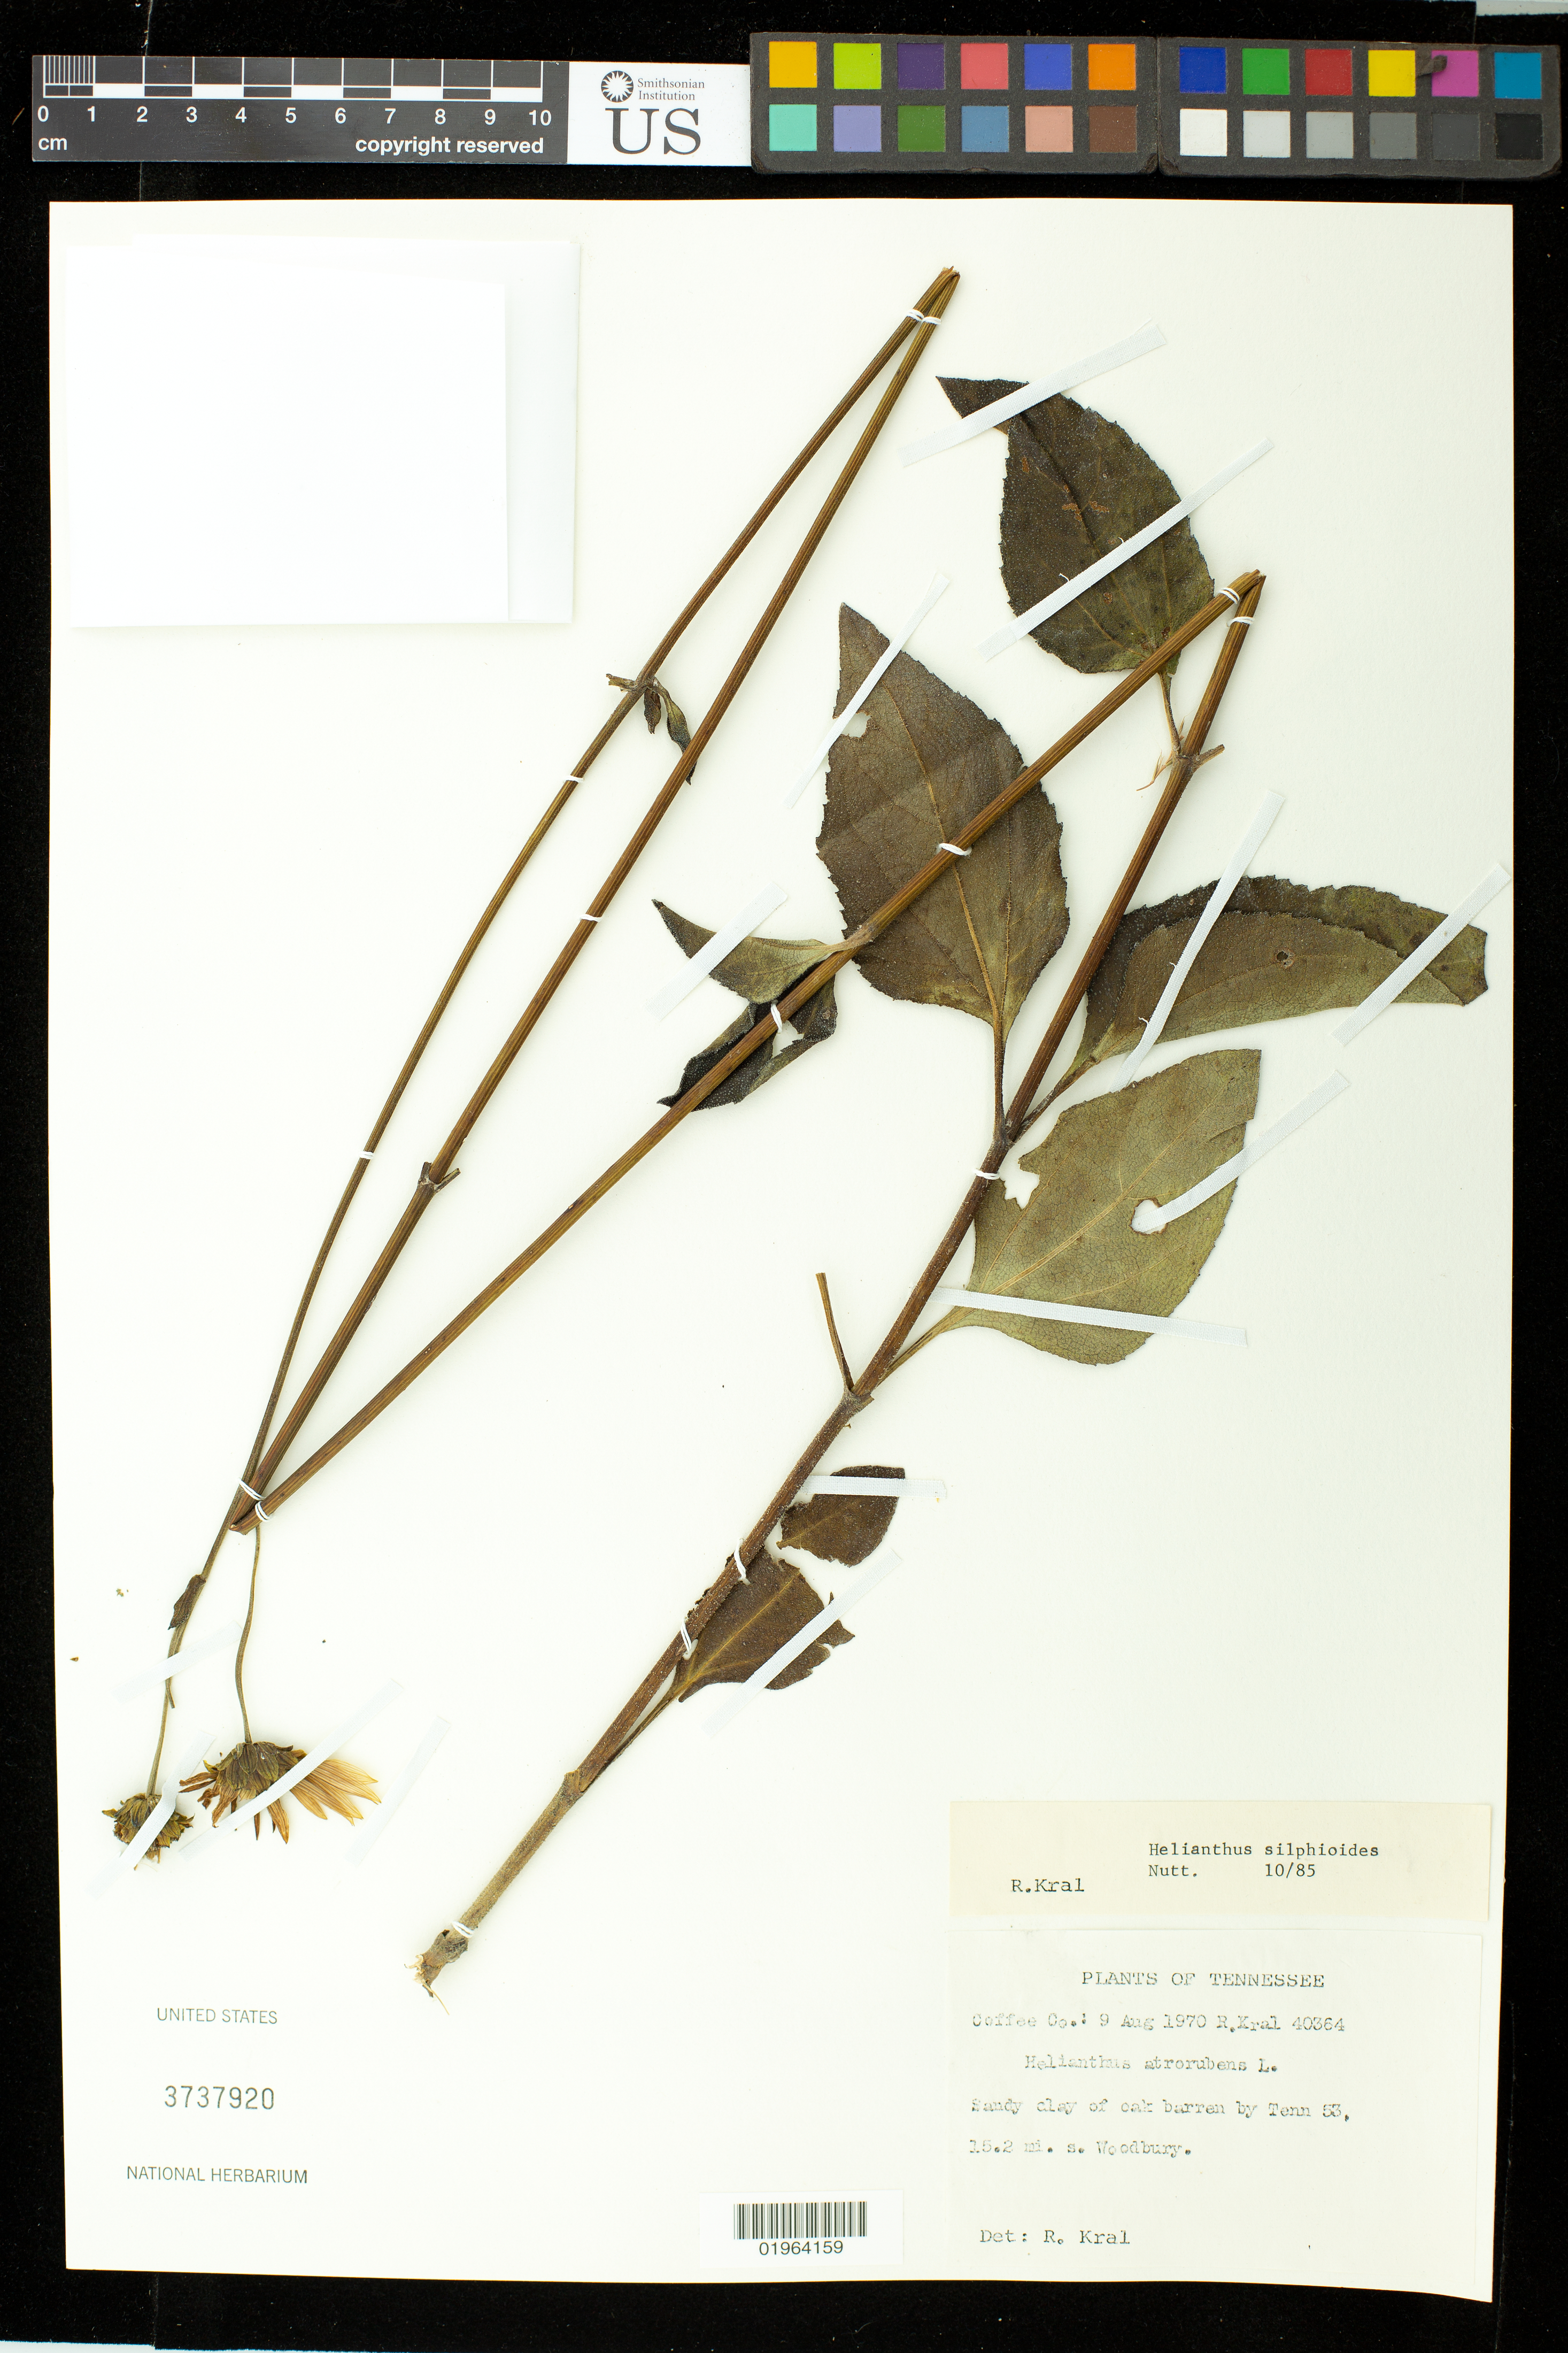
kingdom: Plantae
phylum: Tracheophyta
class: Magnoliopsida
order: Asterales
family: Asteraceae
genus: Helianthus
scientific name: Helianthus silphioides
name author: Nutt.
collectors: R. Kral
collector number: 40364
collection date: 1970-08-09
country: United States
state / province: Tennessee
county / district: Coffee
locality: By Tenn 53, 15.2 mi. S Woodbury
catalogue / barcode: US 3737920